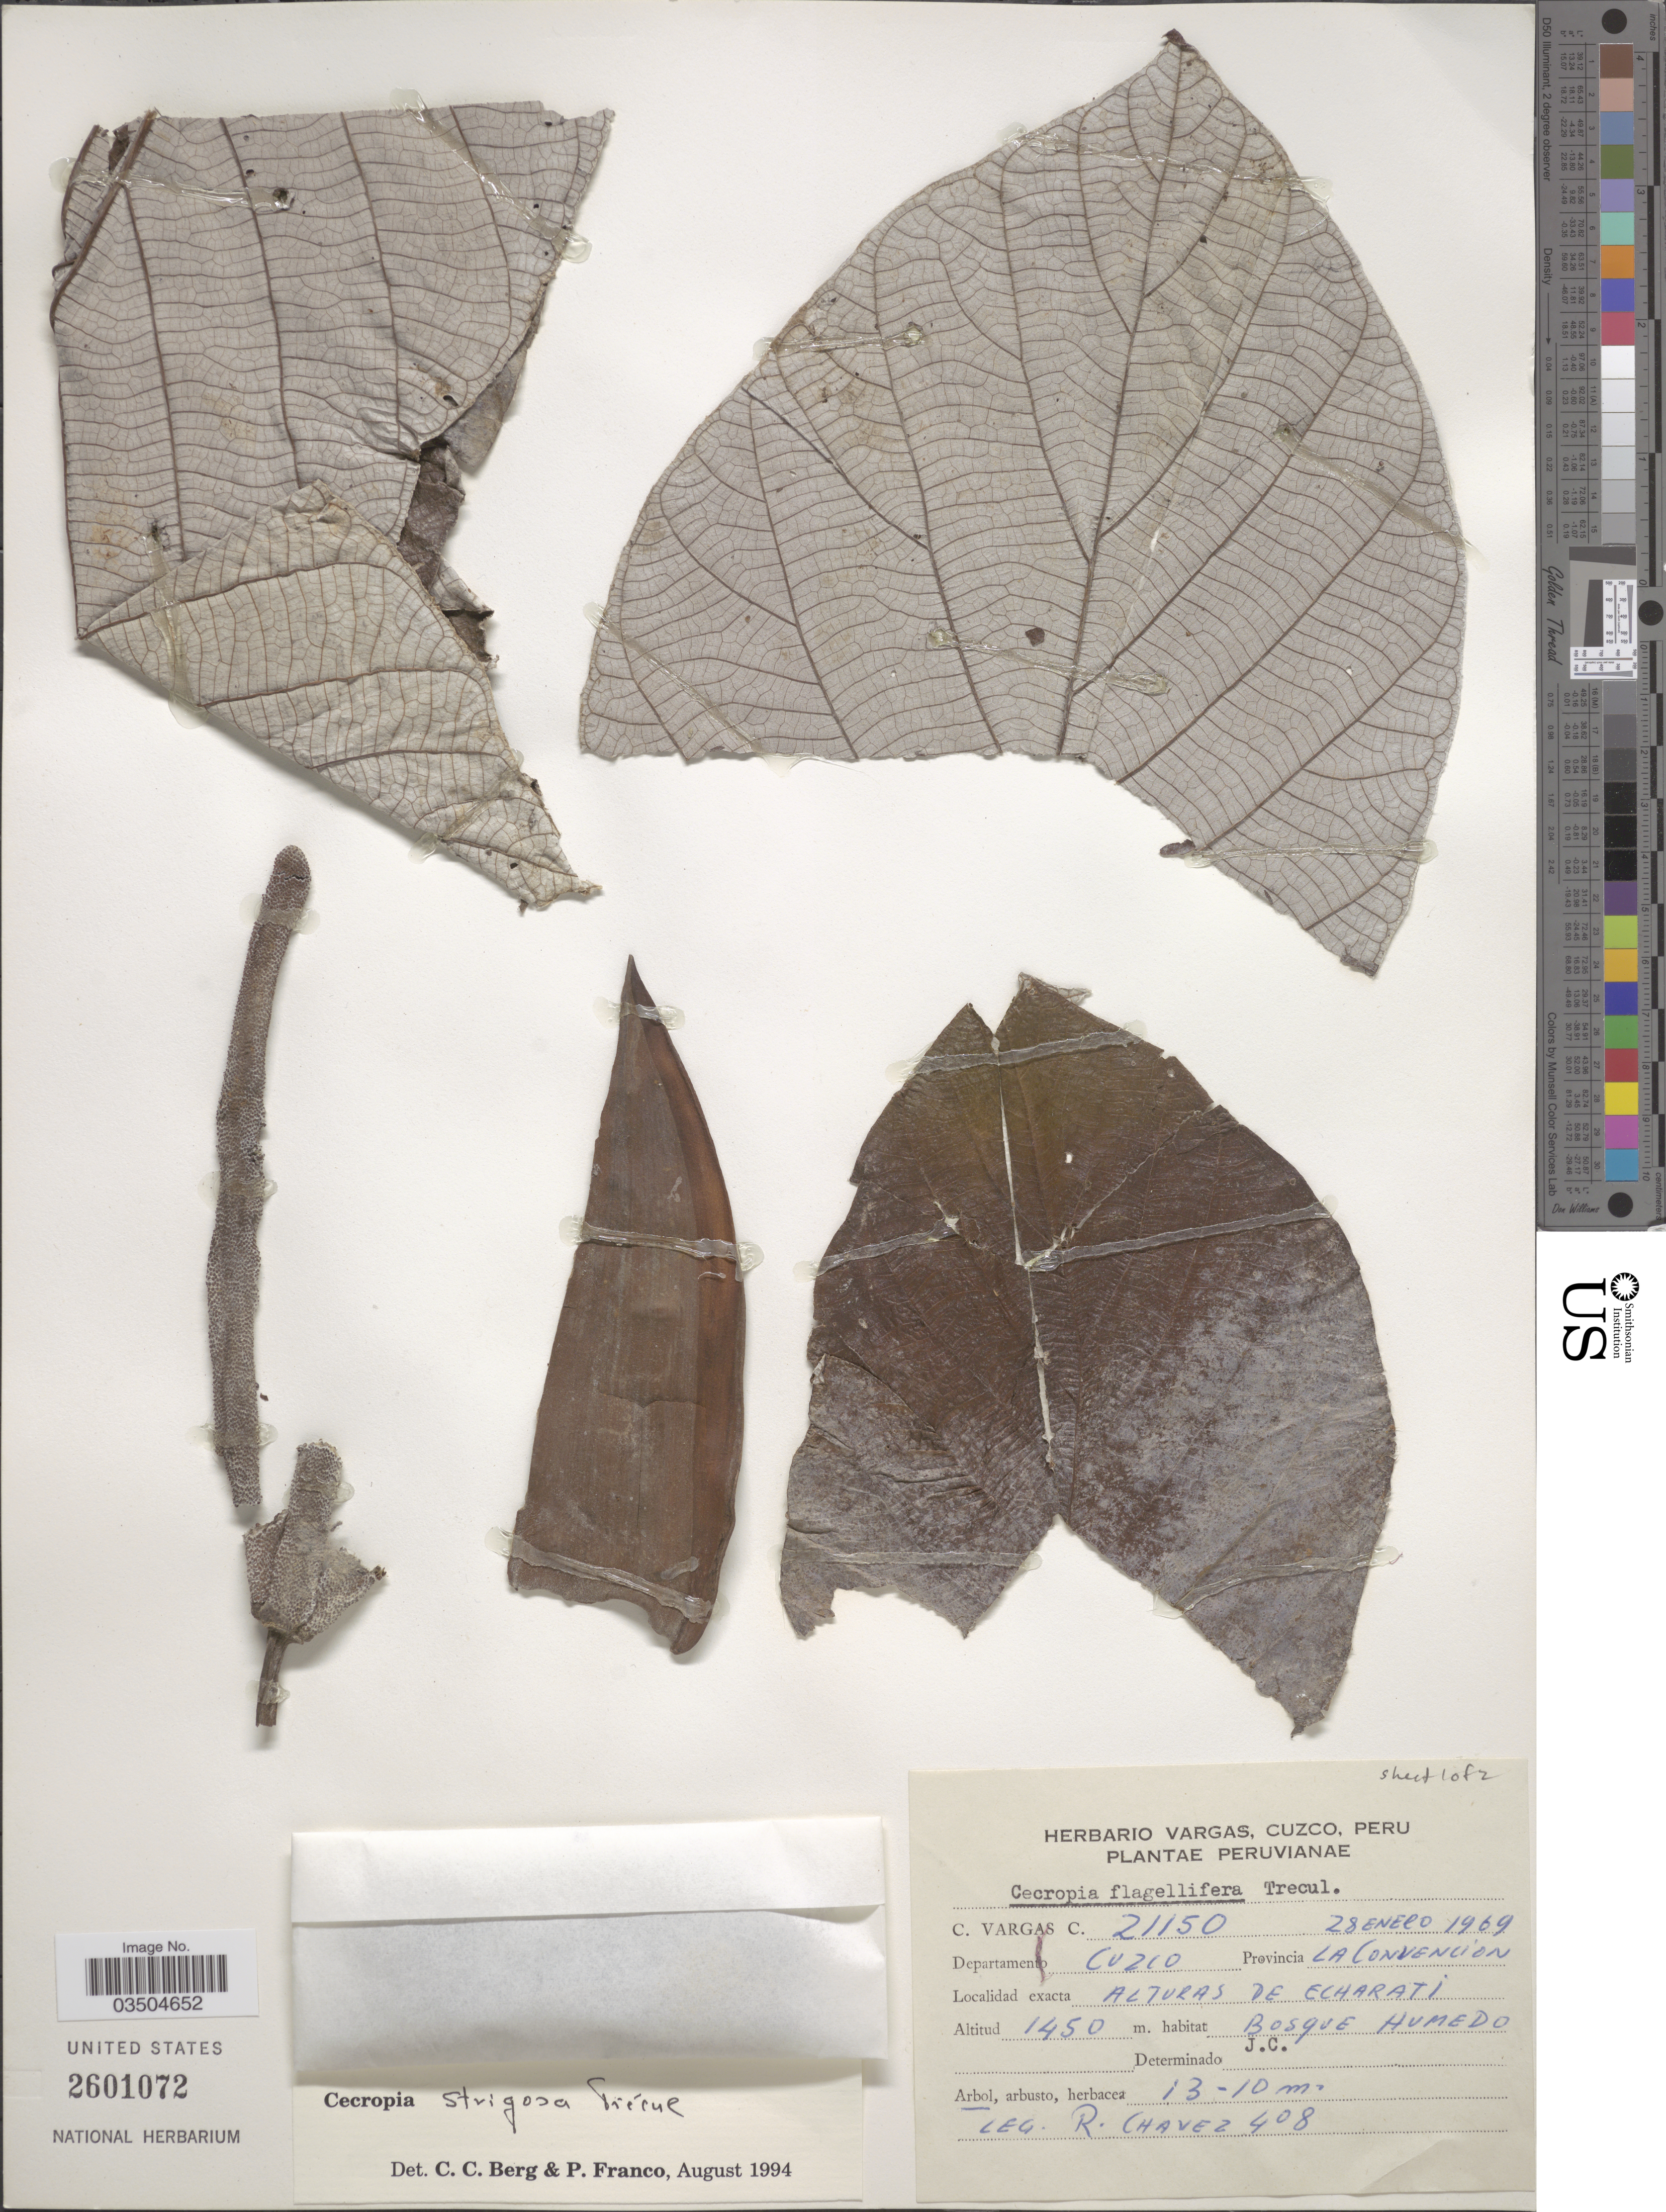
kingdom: Plantae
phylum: Tracheophyta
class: Magnoliopsida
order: Rosales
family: Urticaceae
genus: Cecropia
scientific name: Cecropia strigosa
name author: Trécul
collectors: R. Chávez & C. Vargas C.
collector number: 408/21150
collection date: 1969-01-28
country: Peru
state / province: Cusco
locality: Departamento Cuzco. Provincia La Convencion. Alturas de Echarati.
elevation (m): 1450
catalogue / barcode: US 2601072